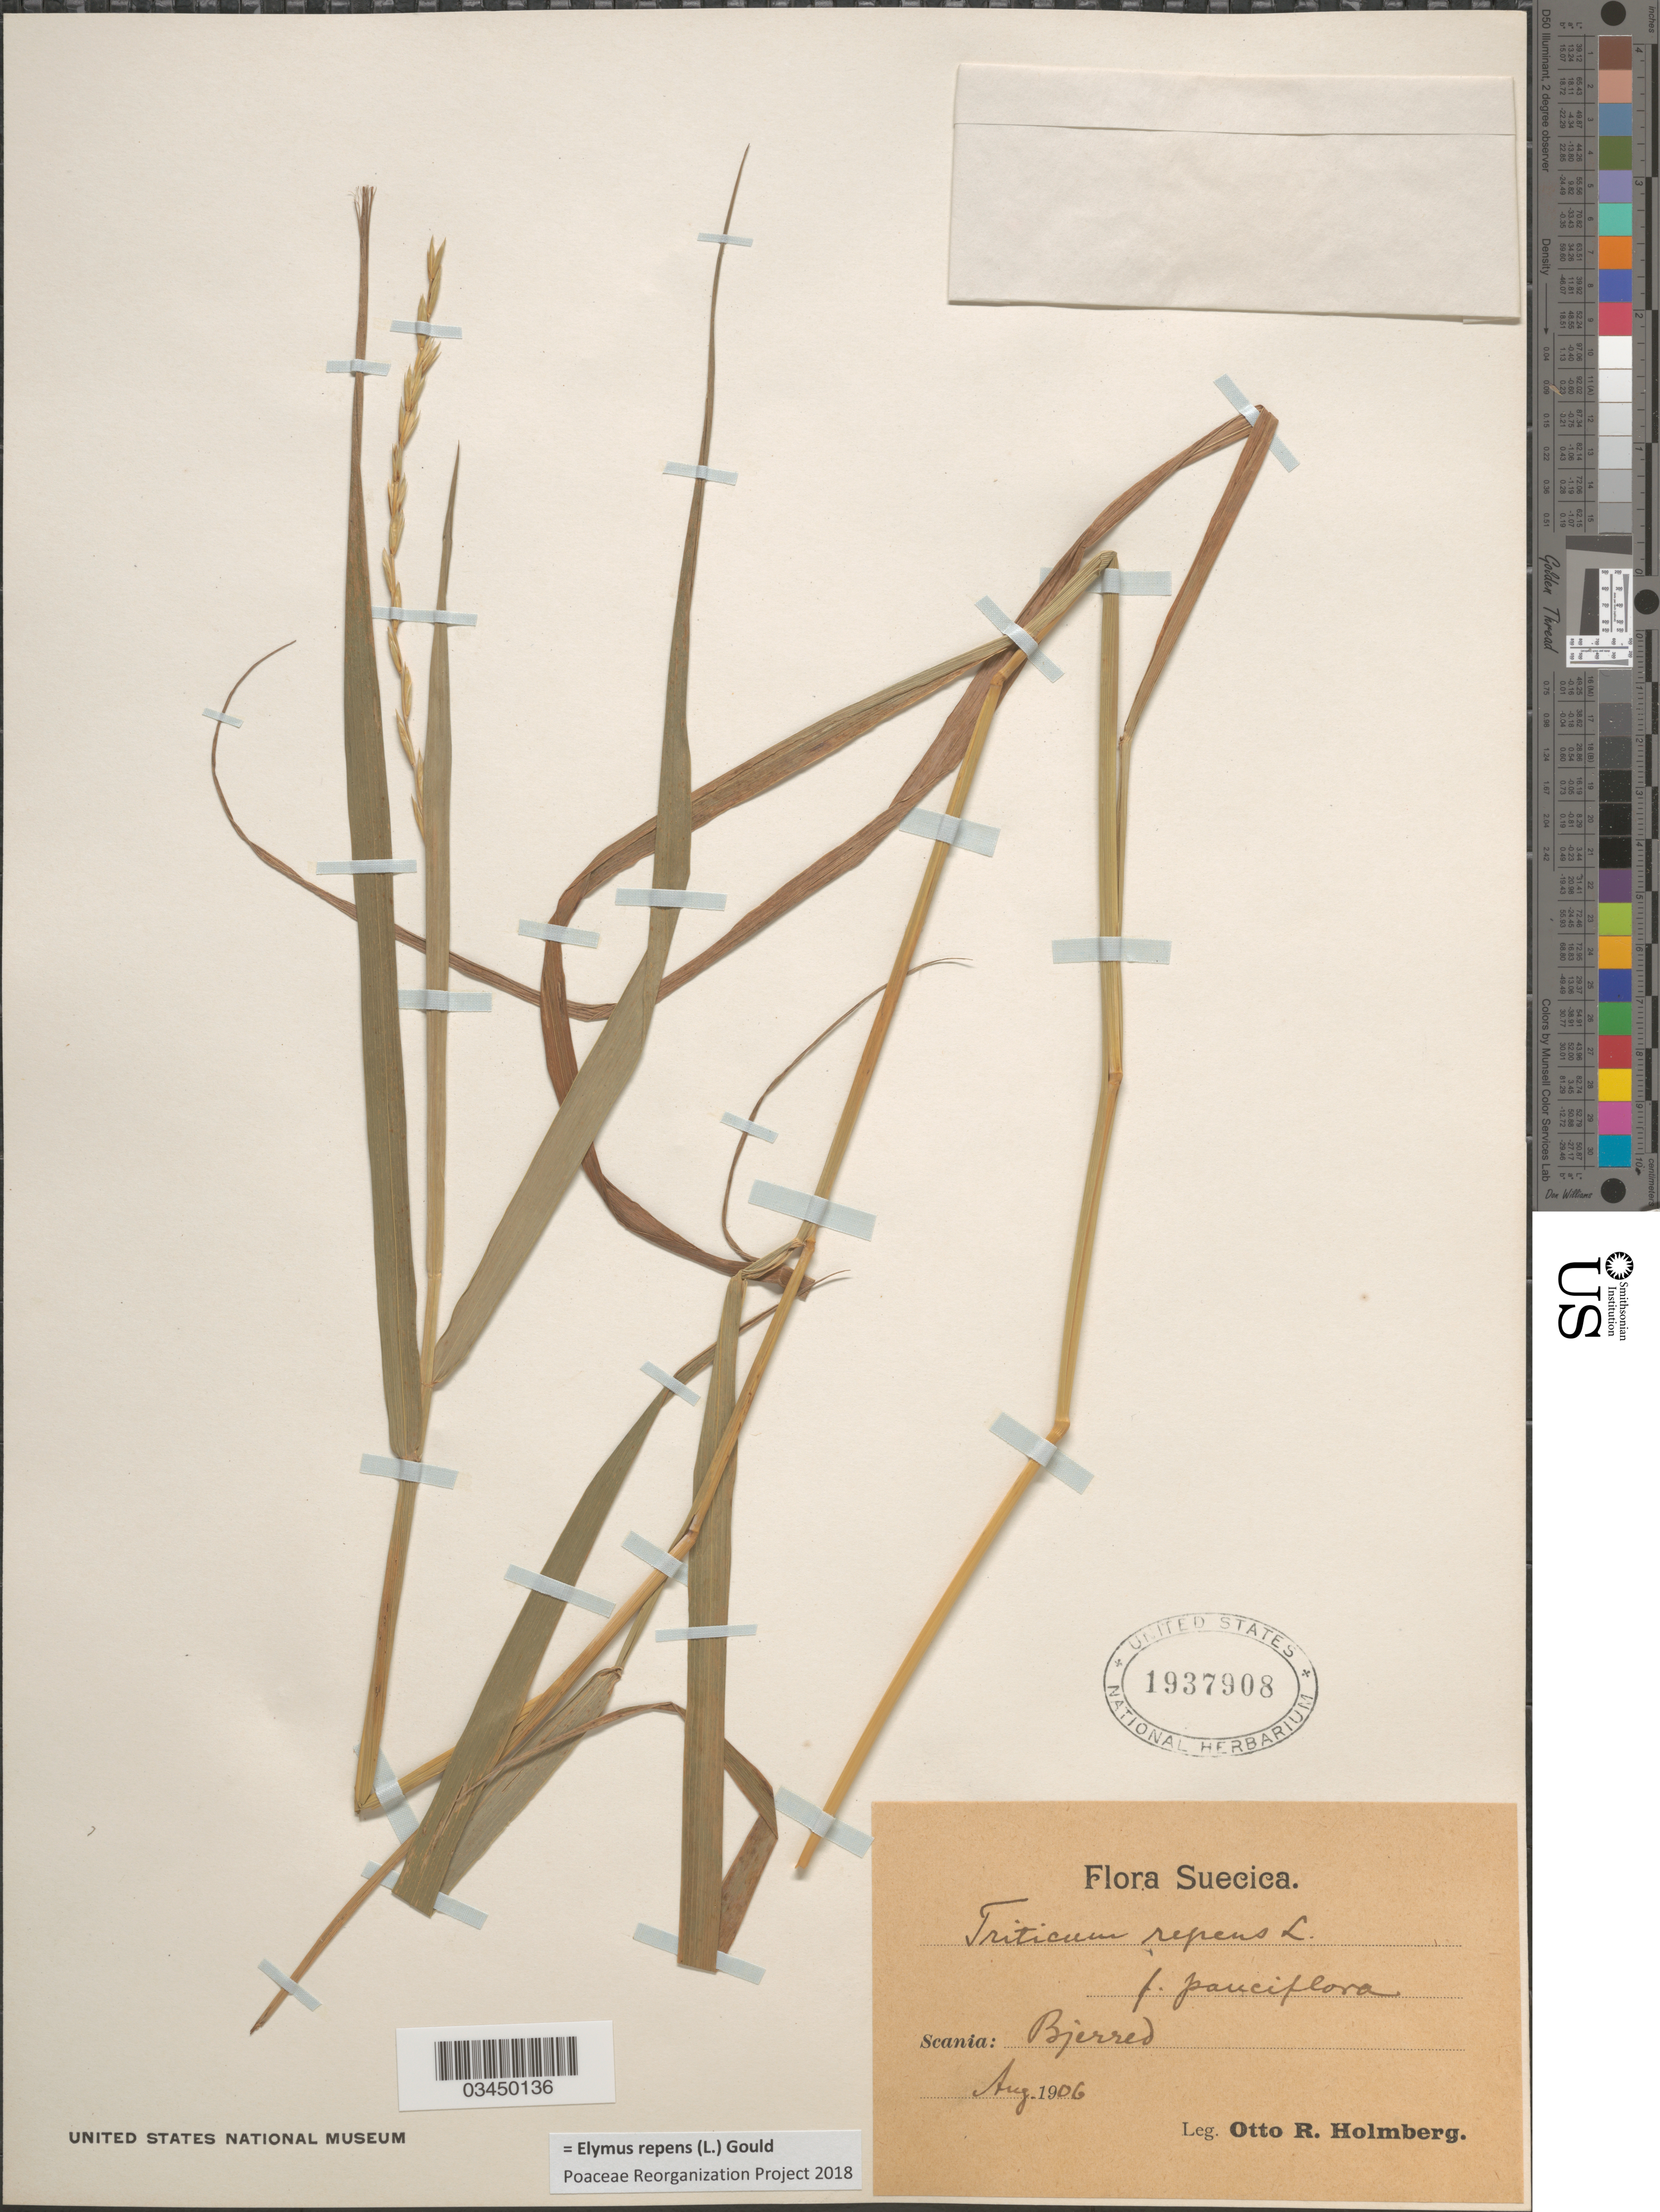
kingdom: Plantae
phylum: Tracheophyta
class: Liliopsida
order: Poales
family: Poaceae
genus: Elymus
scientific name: Elymus repens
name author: (L.) Gould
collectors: O. Holmberg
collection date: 1906-08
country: Sweden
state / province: Skåne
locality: Suecica. Scania: Bjerred.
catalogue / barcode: US 1937908